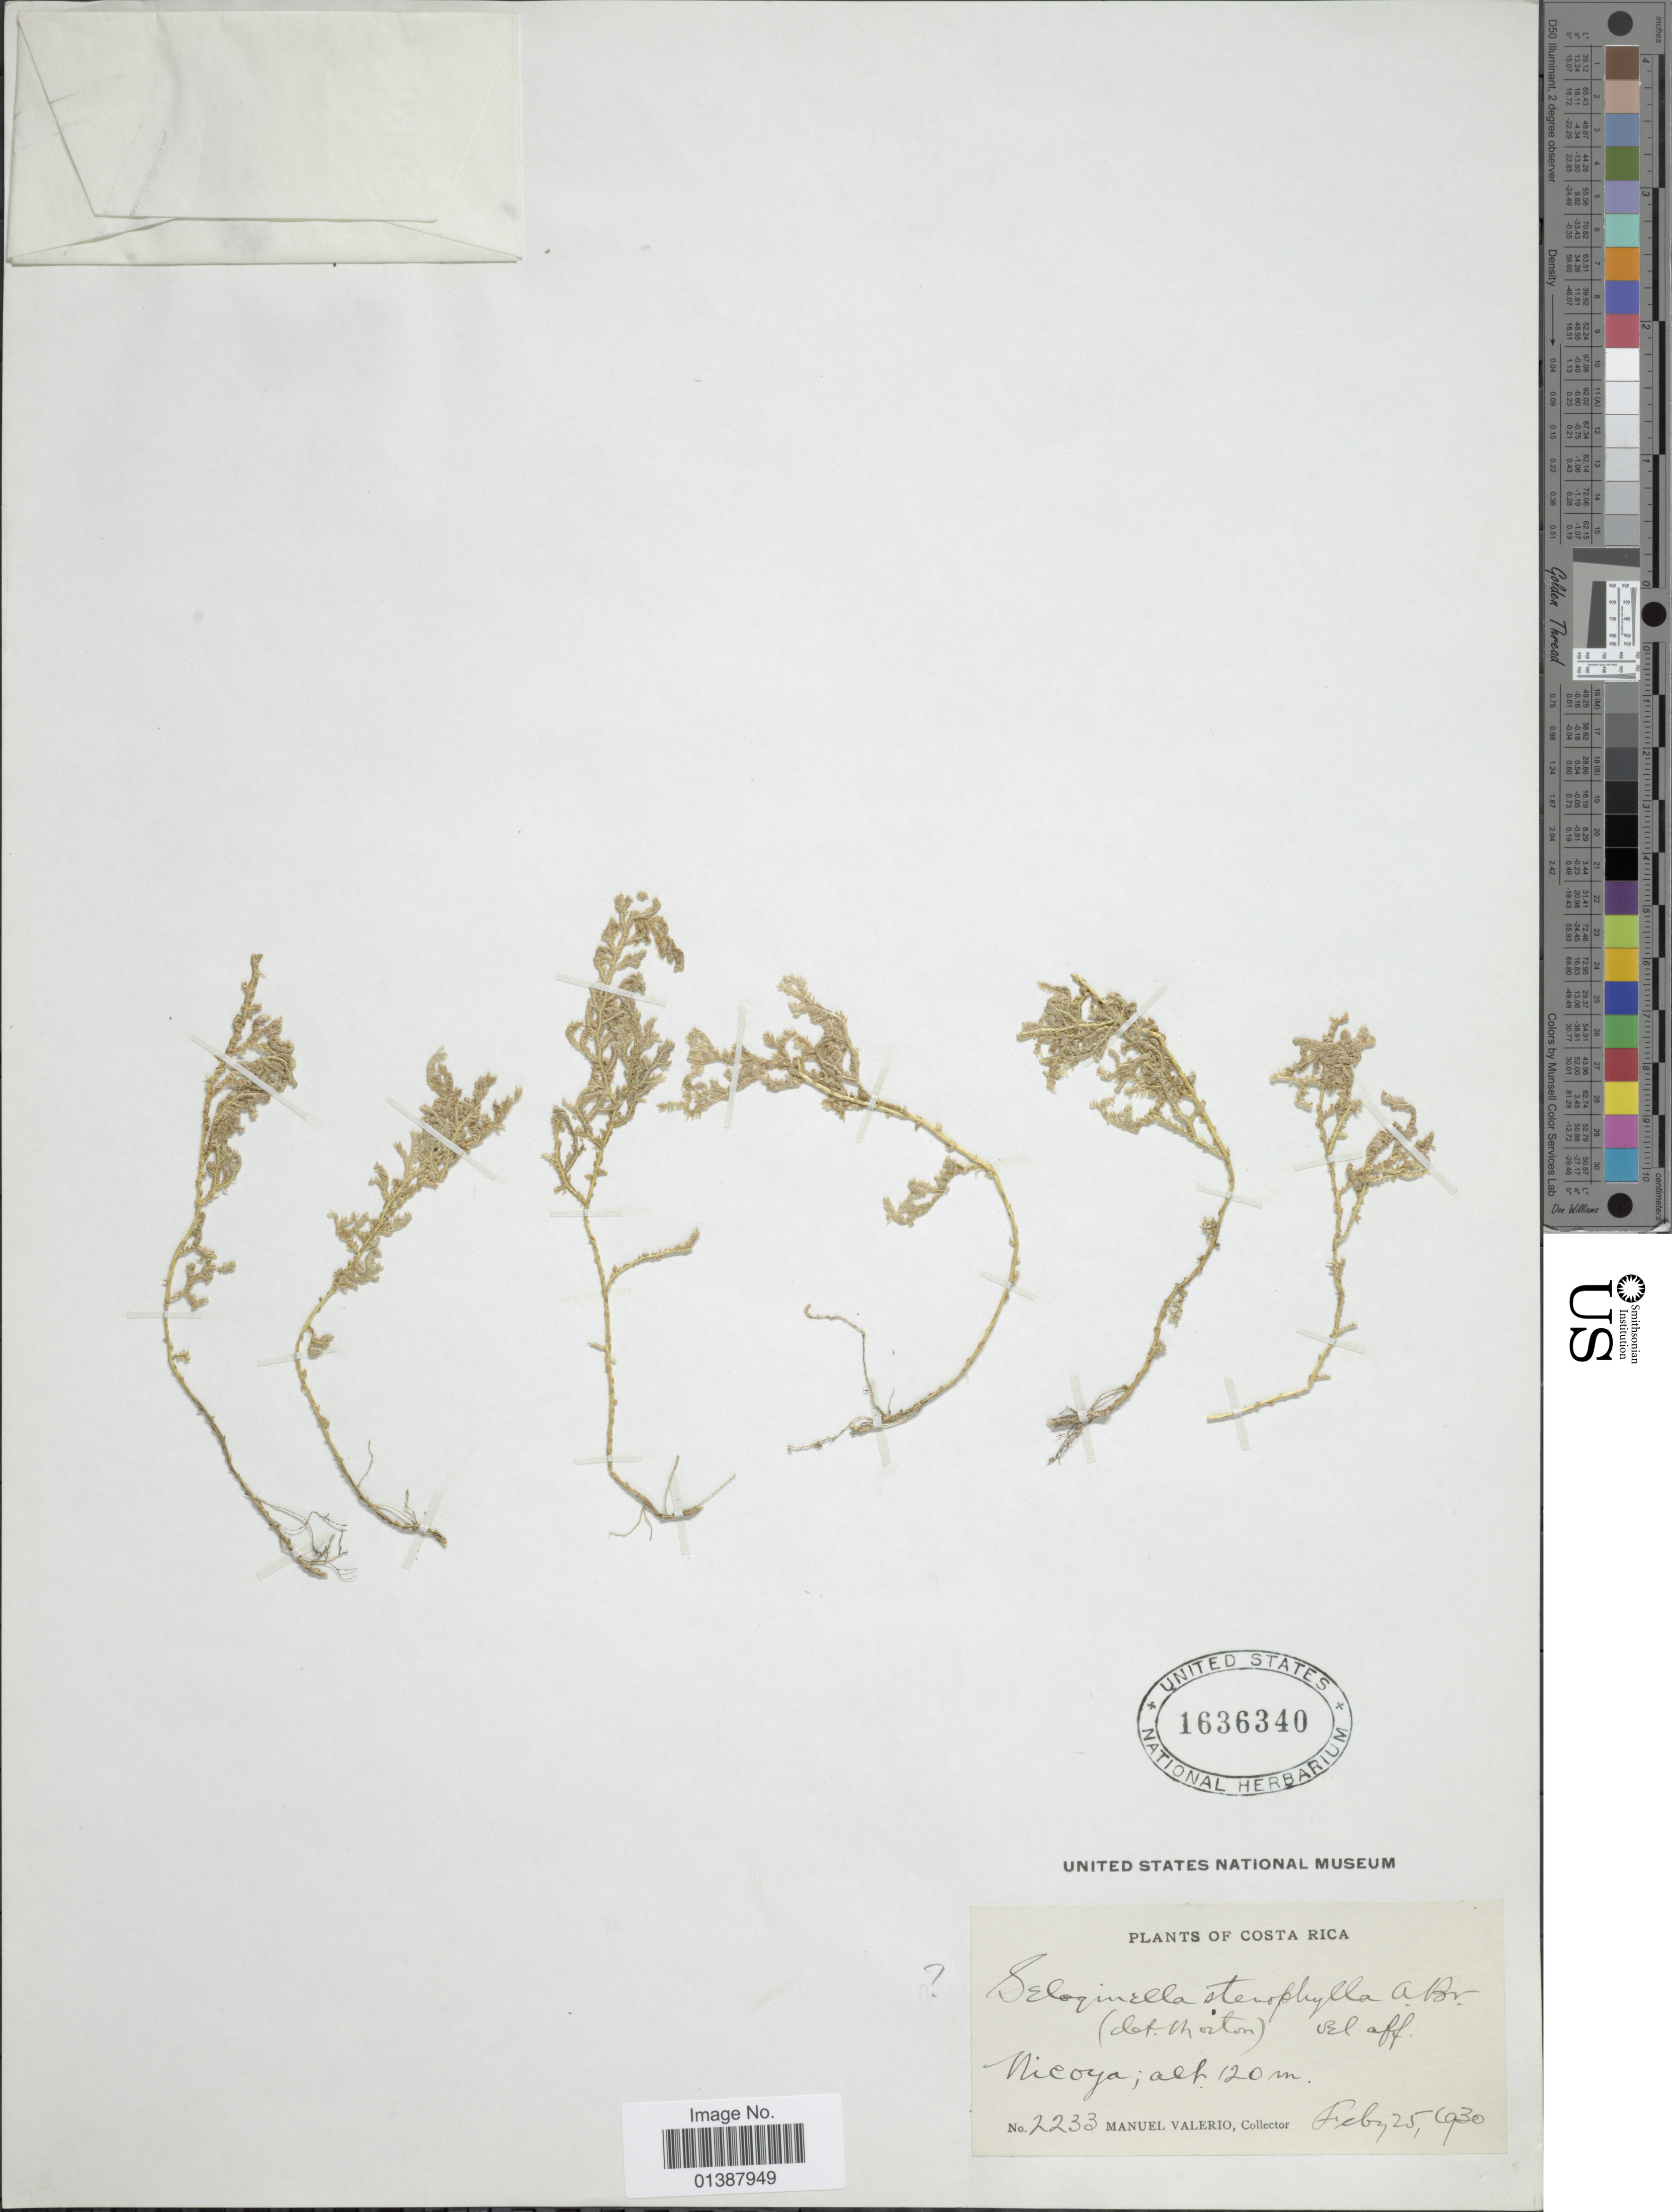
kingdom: Plantae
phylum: Tracheophyta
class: Lycopodiopsida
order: Selaginellales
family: Selaginellaceae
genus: Selaginella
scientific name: Selaginella hoffmannii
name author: Hieron.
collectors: M. Valerio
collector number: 2233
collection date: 1930-02-25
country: Costa Rica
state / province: Guanacaste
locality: Nicoya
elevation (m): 120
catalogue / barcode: US 1636340